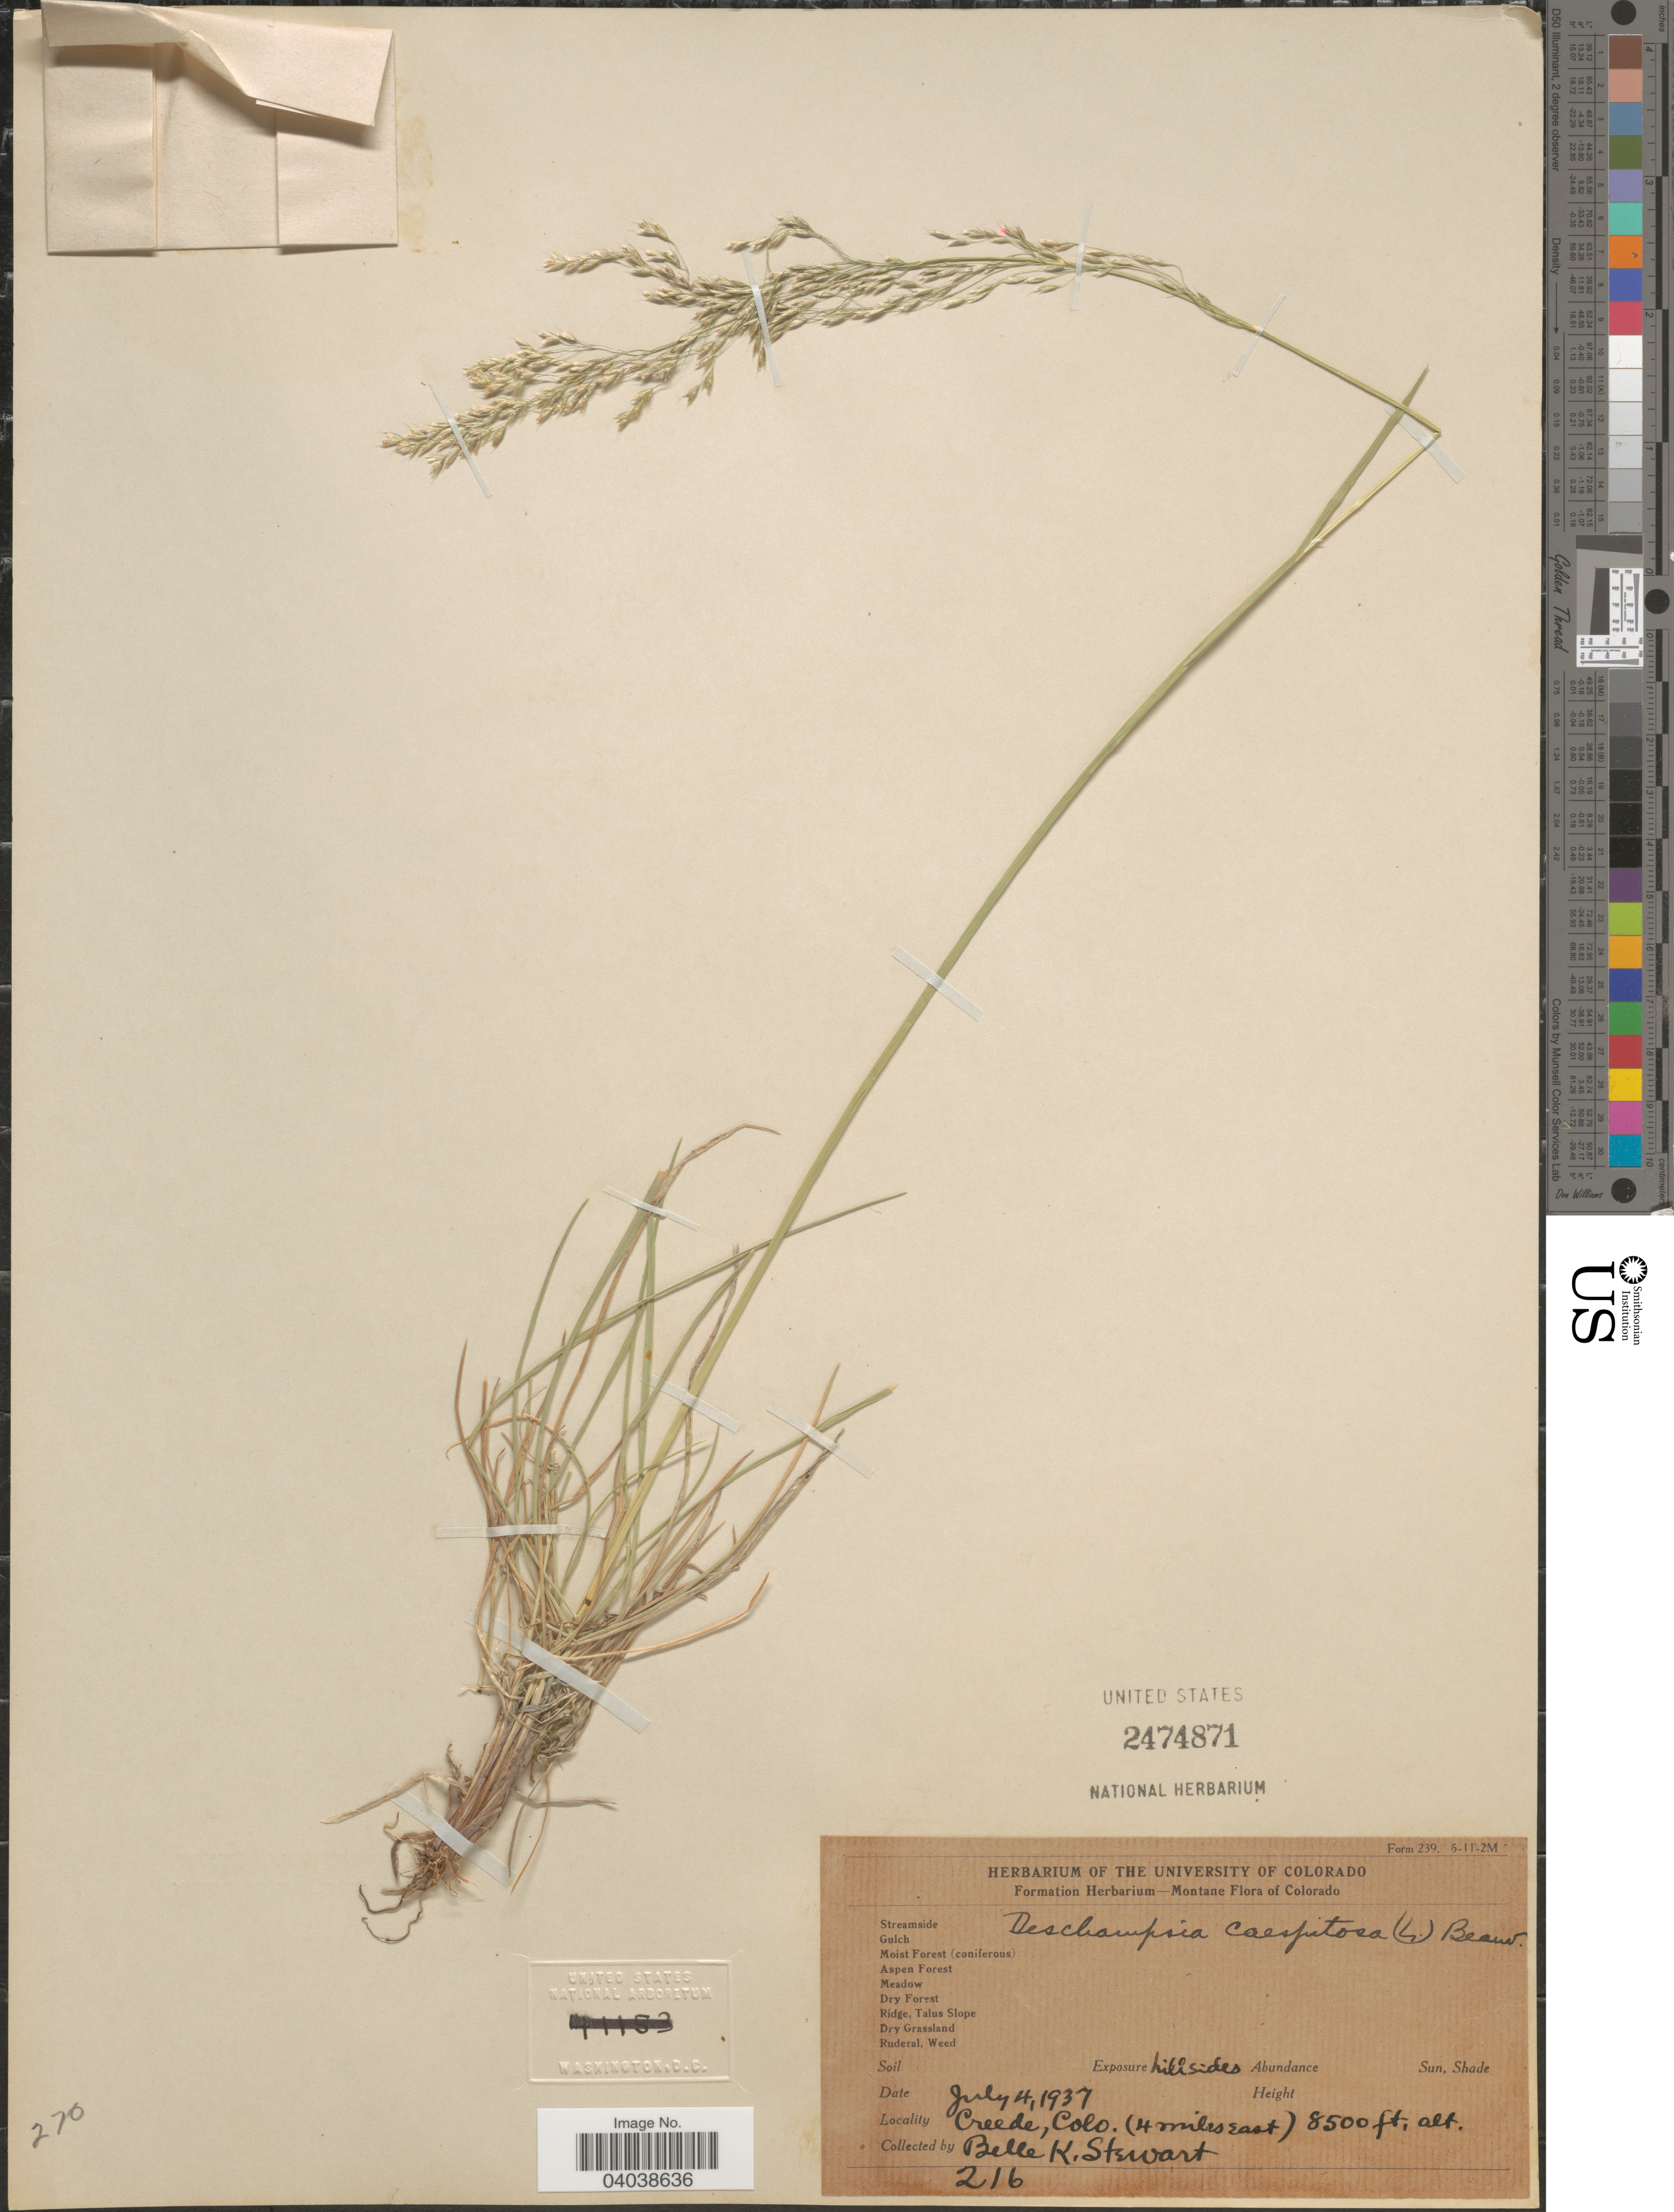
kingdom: Plantae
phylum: Tracheophyta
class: Liliopsida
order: Poales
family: Poaceae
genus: Deschampsia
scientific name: Deschampsia cespitosa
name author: (L.) P. Beauv.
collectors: B. Stewart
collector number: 216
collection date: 1937-07-04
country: United States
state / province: Colorado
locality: Creede, Colo. (4 miles East).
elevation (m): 2591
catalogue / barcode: US 2474871